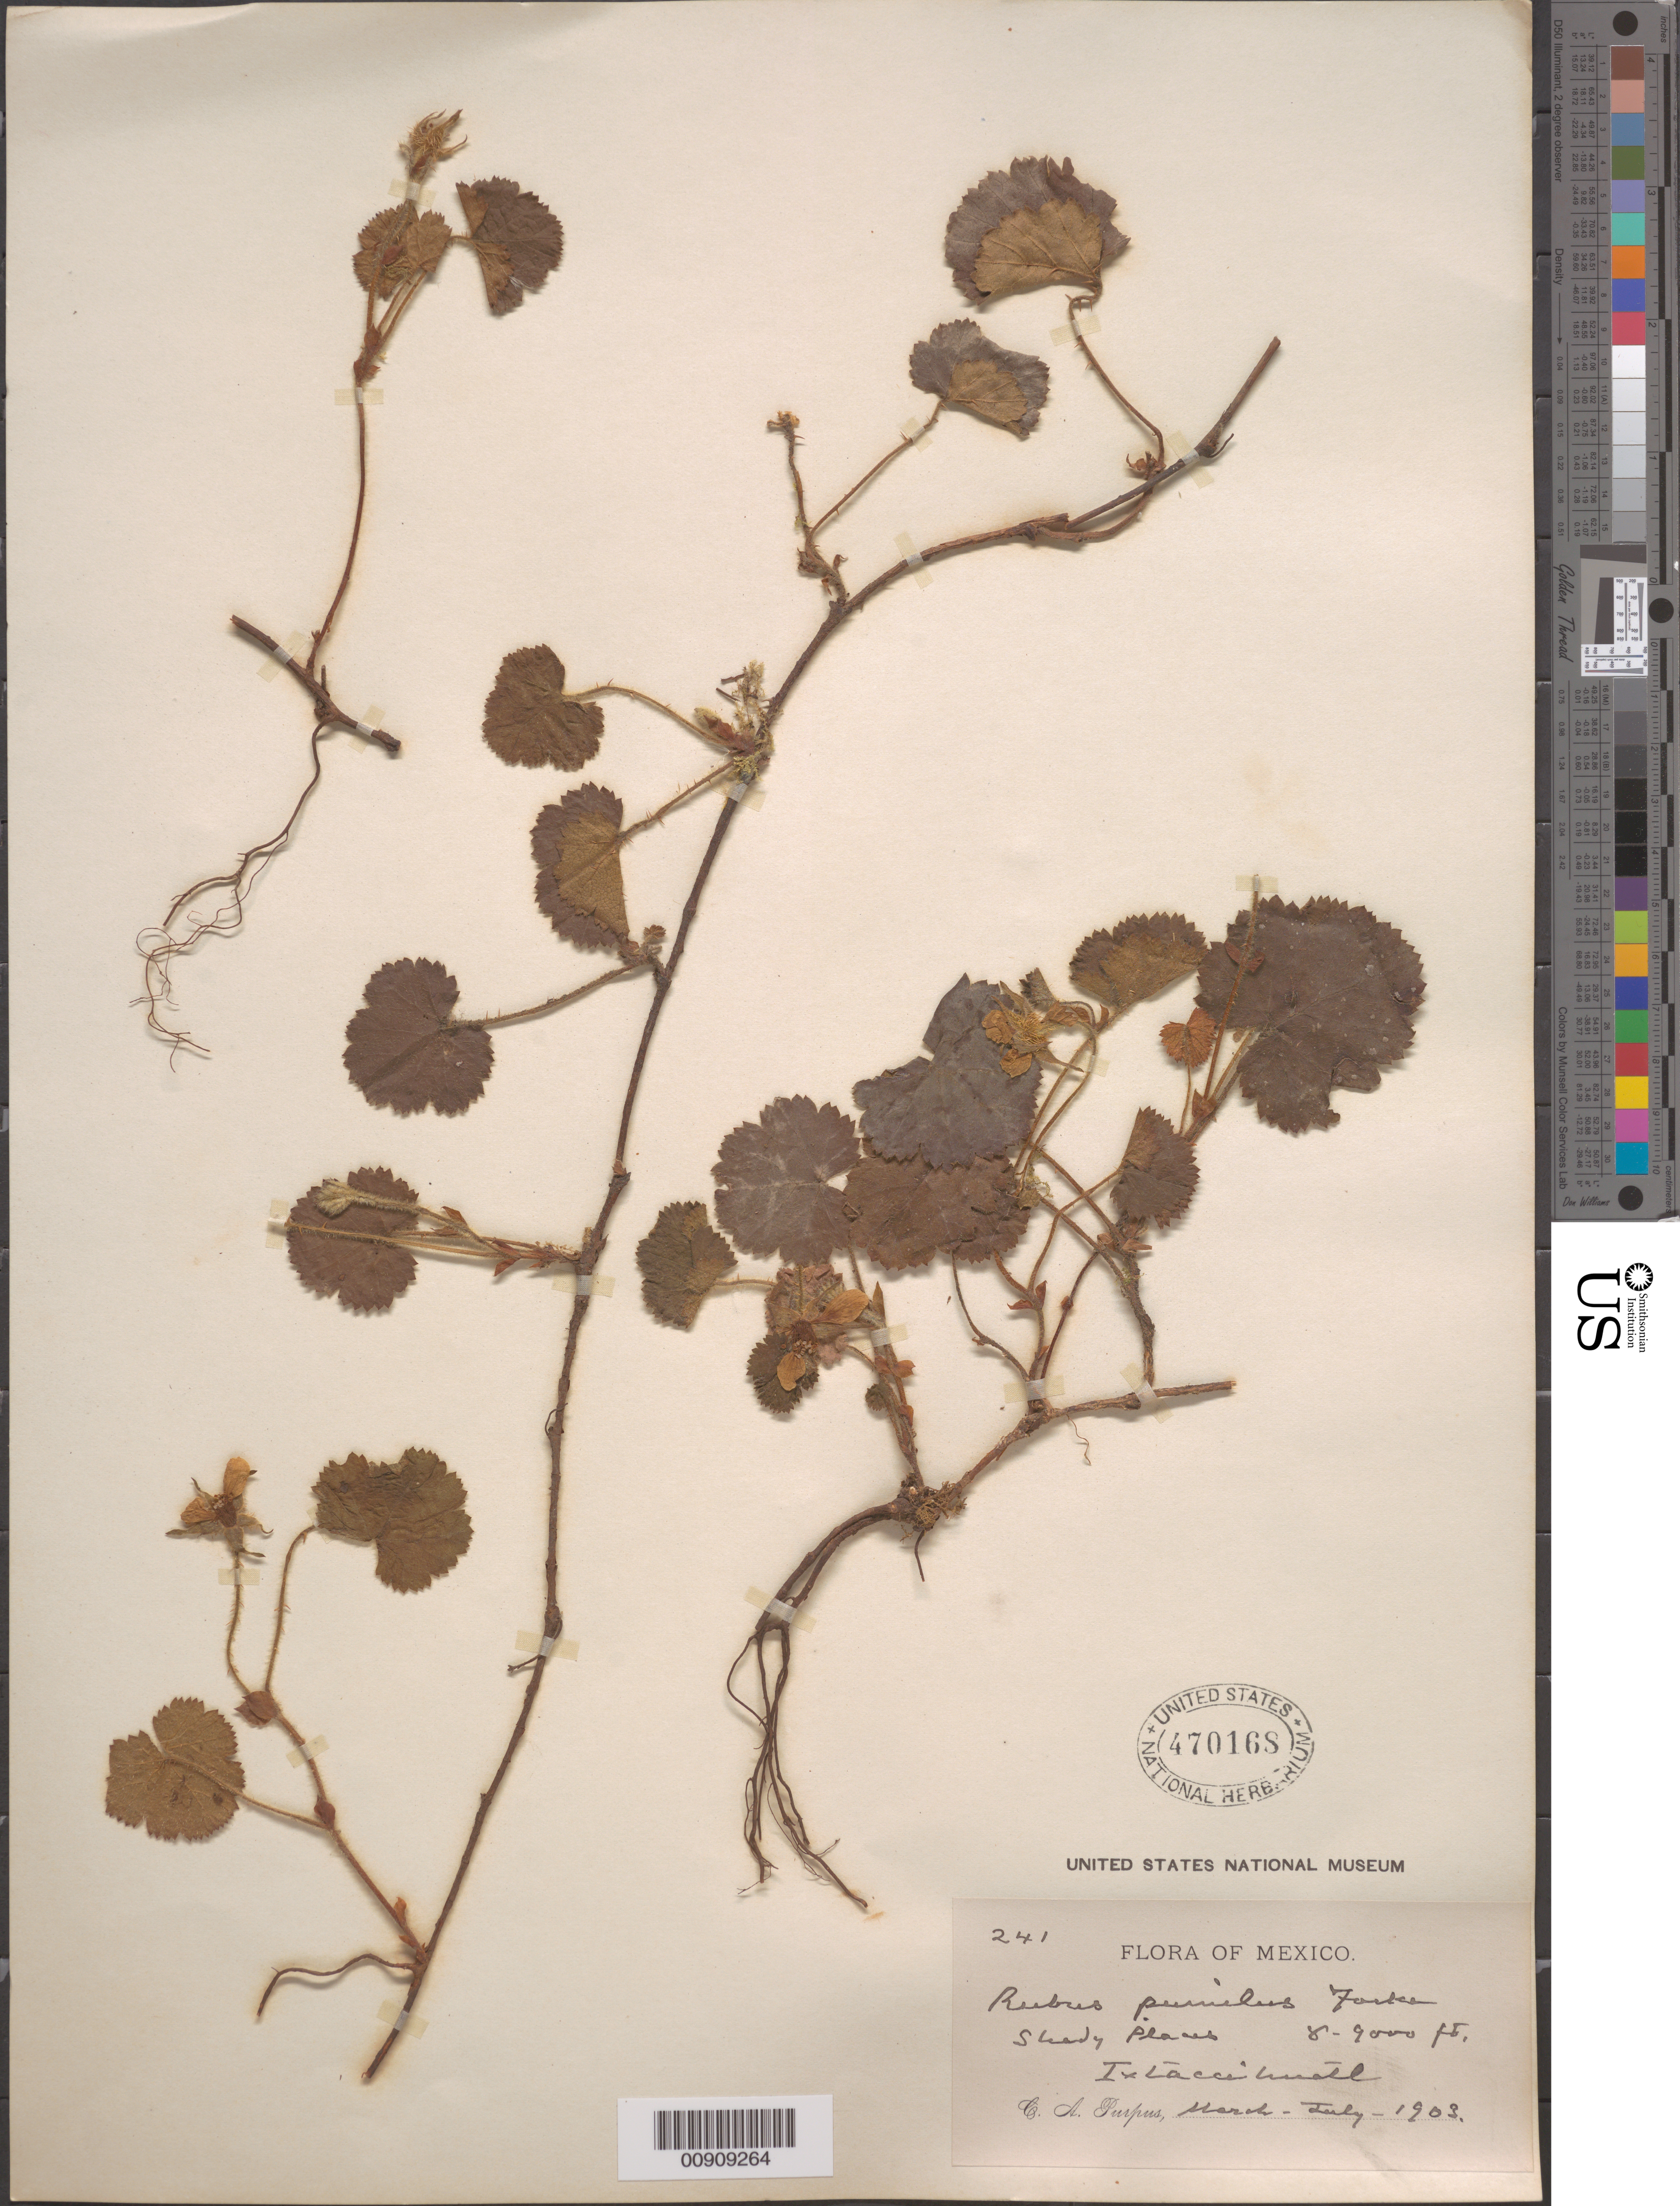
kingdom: Plantae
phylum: Tracheophyta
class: Magnoliopsida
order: Rosales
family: Rosaceae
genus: Rubus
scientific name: Rubus pumilus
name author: Focke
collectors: C. A. Purpus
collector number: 241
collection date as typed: Mar 1903 to -- Jul 1903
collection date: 1903-03/1903-07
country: Mexico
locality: Ixtaccihuatl.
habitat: Shady places.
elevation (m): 2438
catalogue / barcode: US 470168